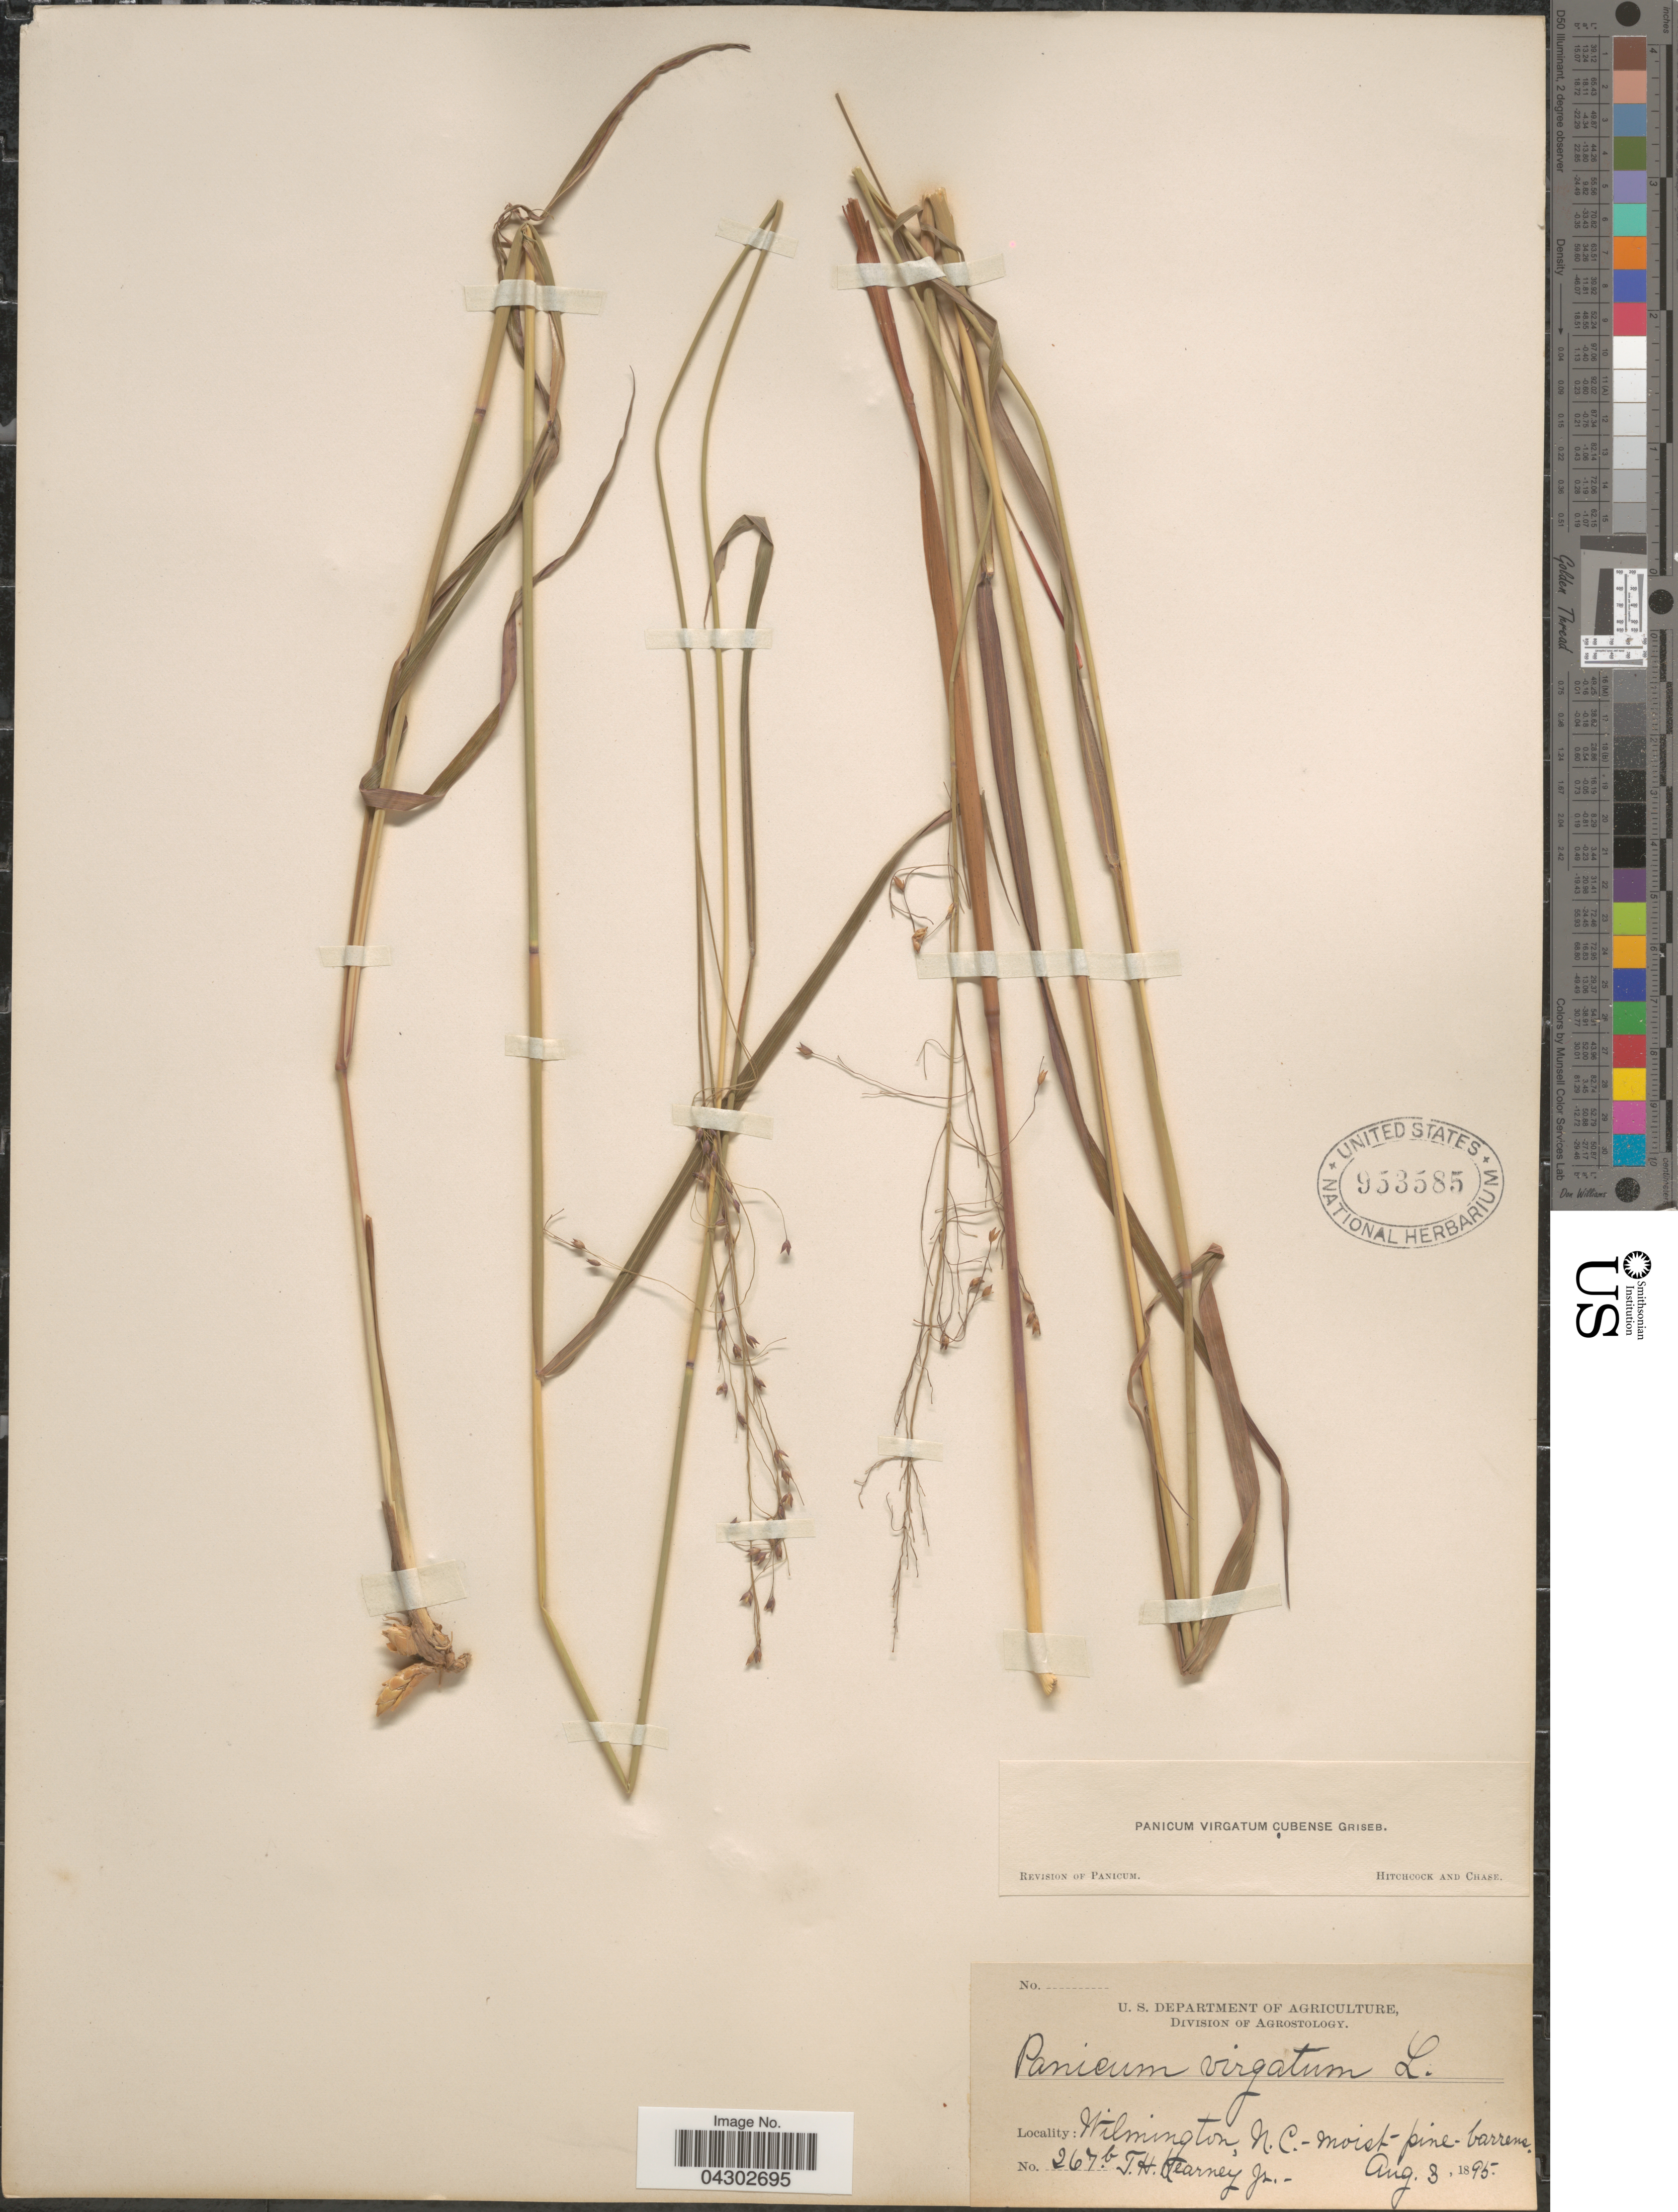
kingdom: Plantae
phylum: Tracheophyta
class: Liliopsida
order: Poales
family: Poaceae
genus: Panicum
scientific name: Panicum virgatum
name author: L.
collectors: T. H. Kearney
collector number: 267b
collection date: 1895-08-03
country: United States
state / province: North Carolina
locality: Wilmington, moist pine barrens.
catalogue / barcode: US 953585